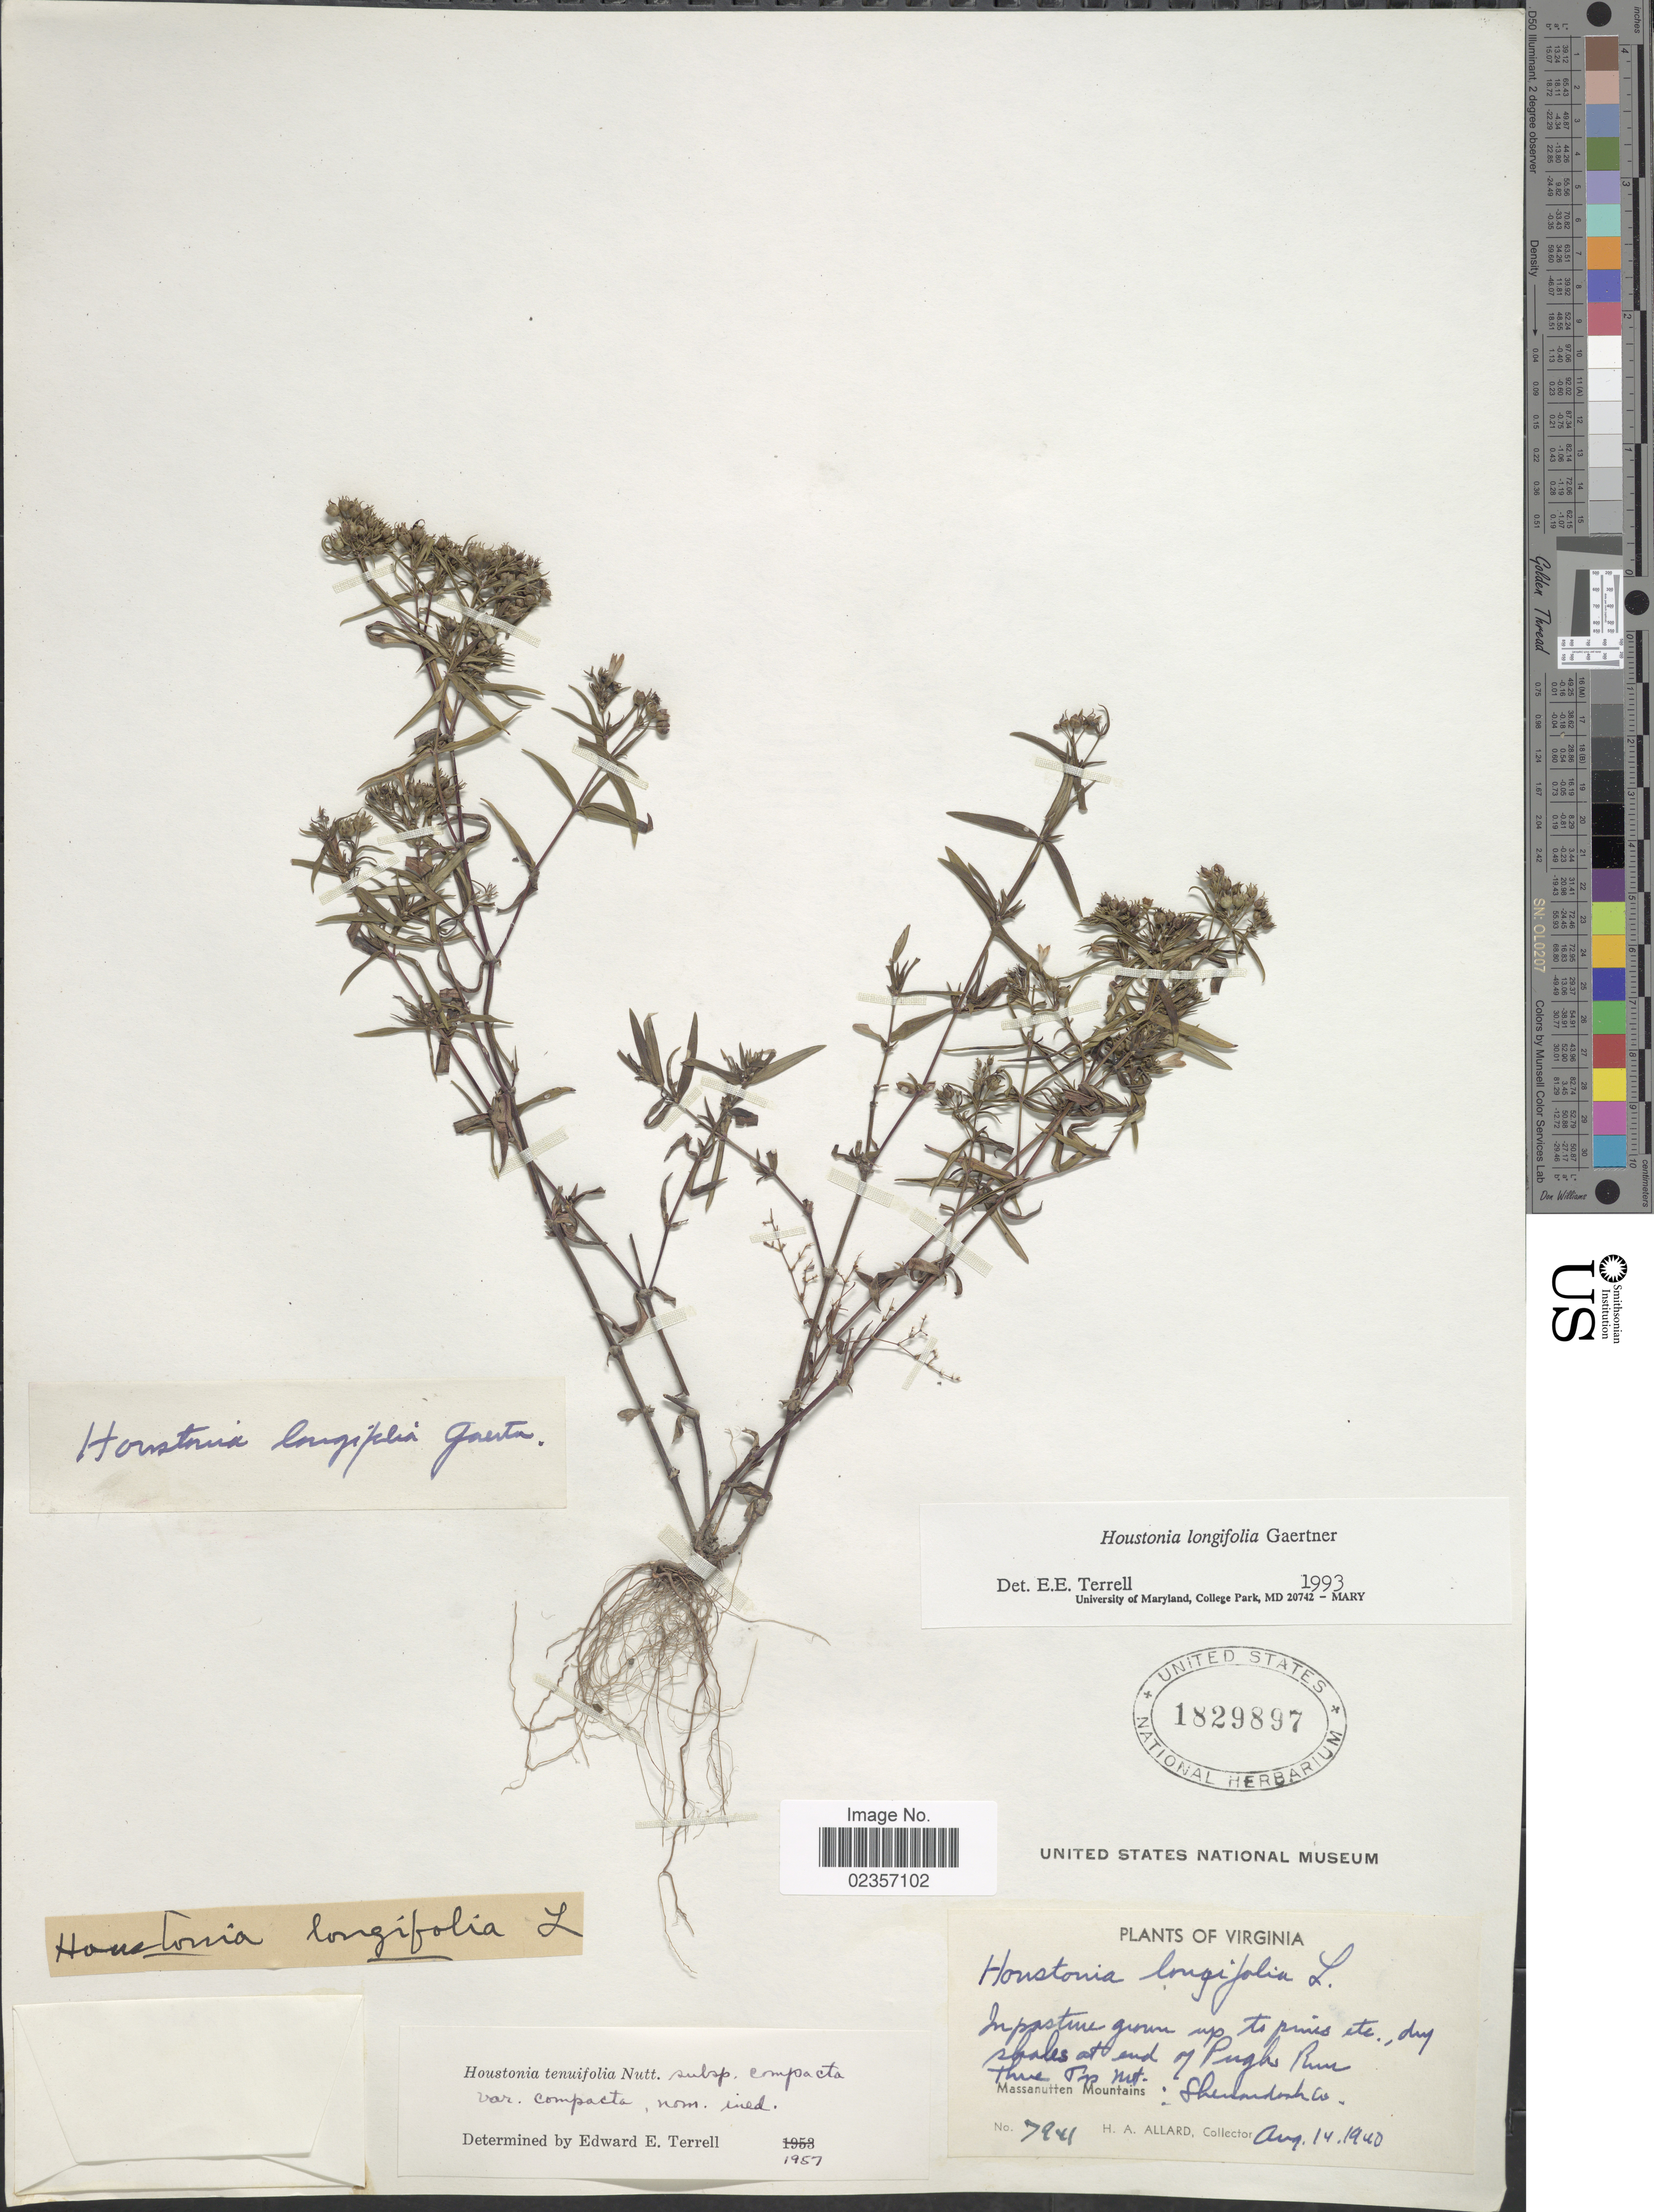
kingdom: Plantae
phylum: Tracheophyta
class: Magnoliopsida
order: Gentianales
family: Rubiaceae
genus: Houstonia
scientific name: Houstonia longifolia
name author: Gaertn.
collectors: H. A. Allard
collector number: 7941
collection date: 1940-08-14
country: United States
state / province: Virginia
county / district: Shenandoah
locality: Dry shales at end of Pughs River Threes Top Mt., Massanutten Mountains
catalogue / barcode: US 1829897